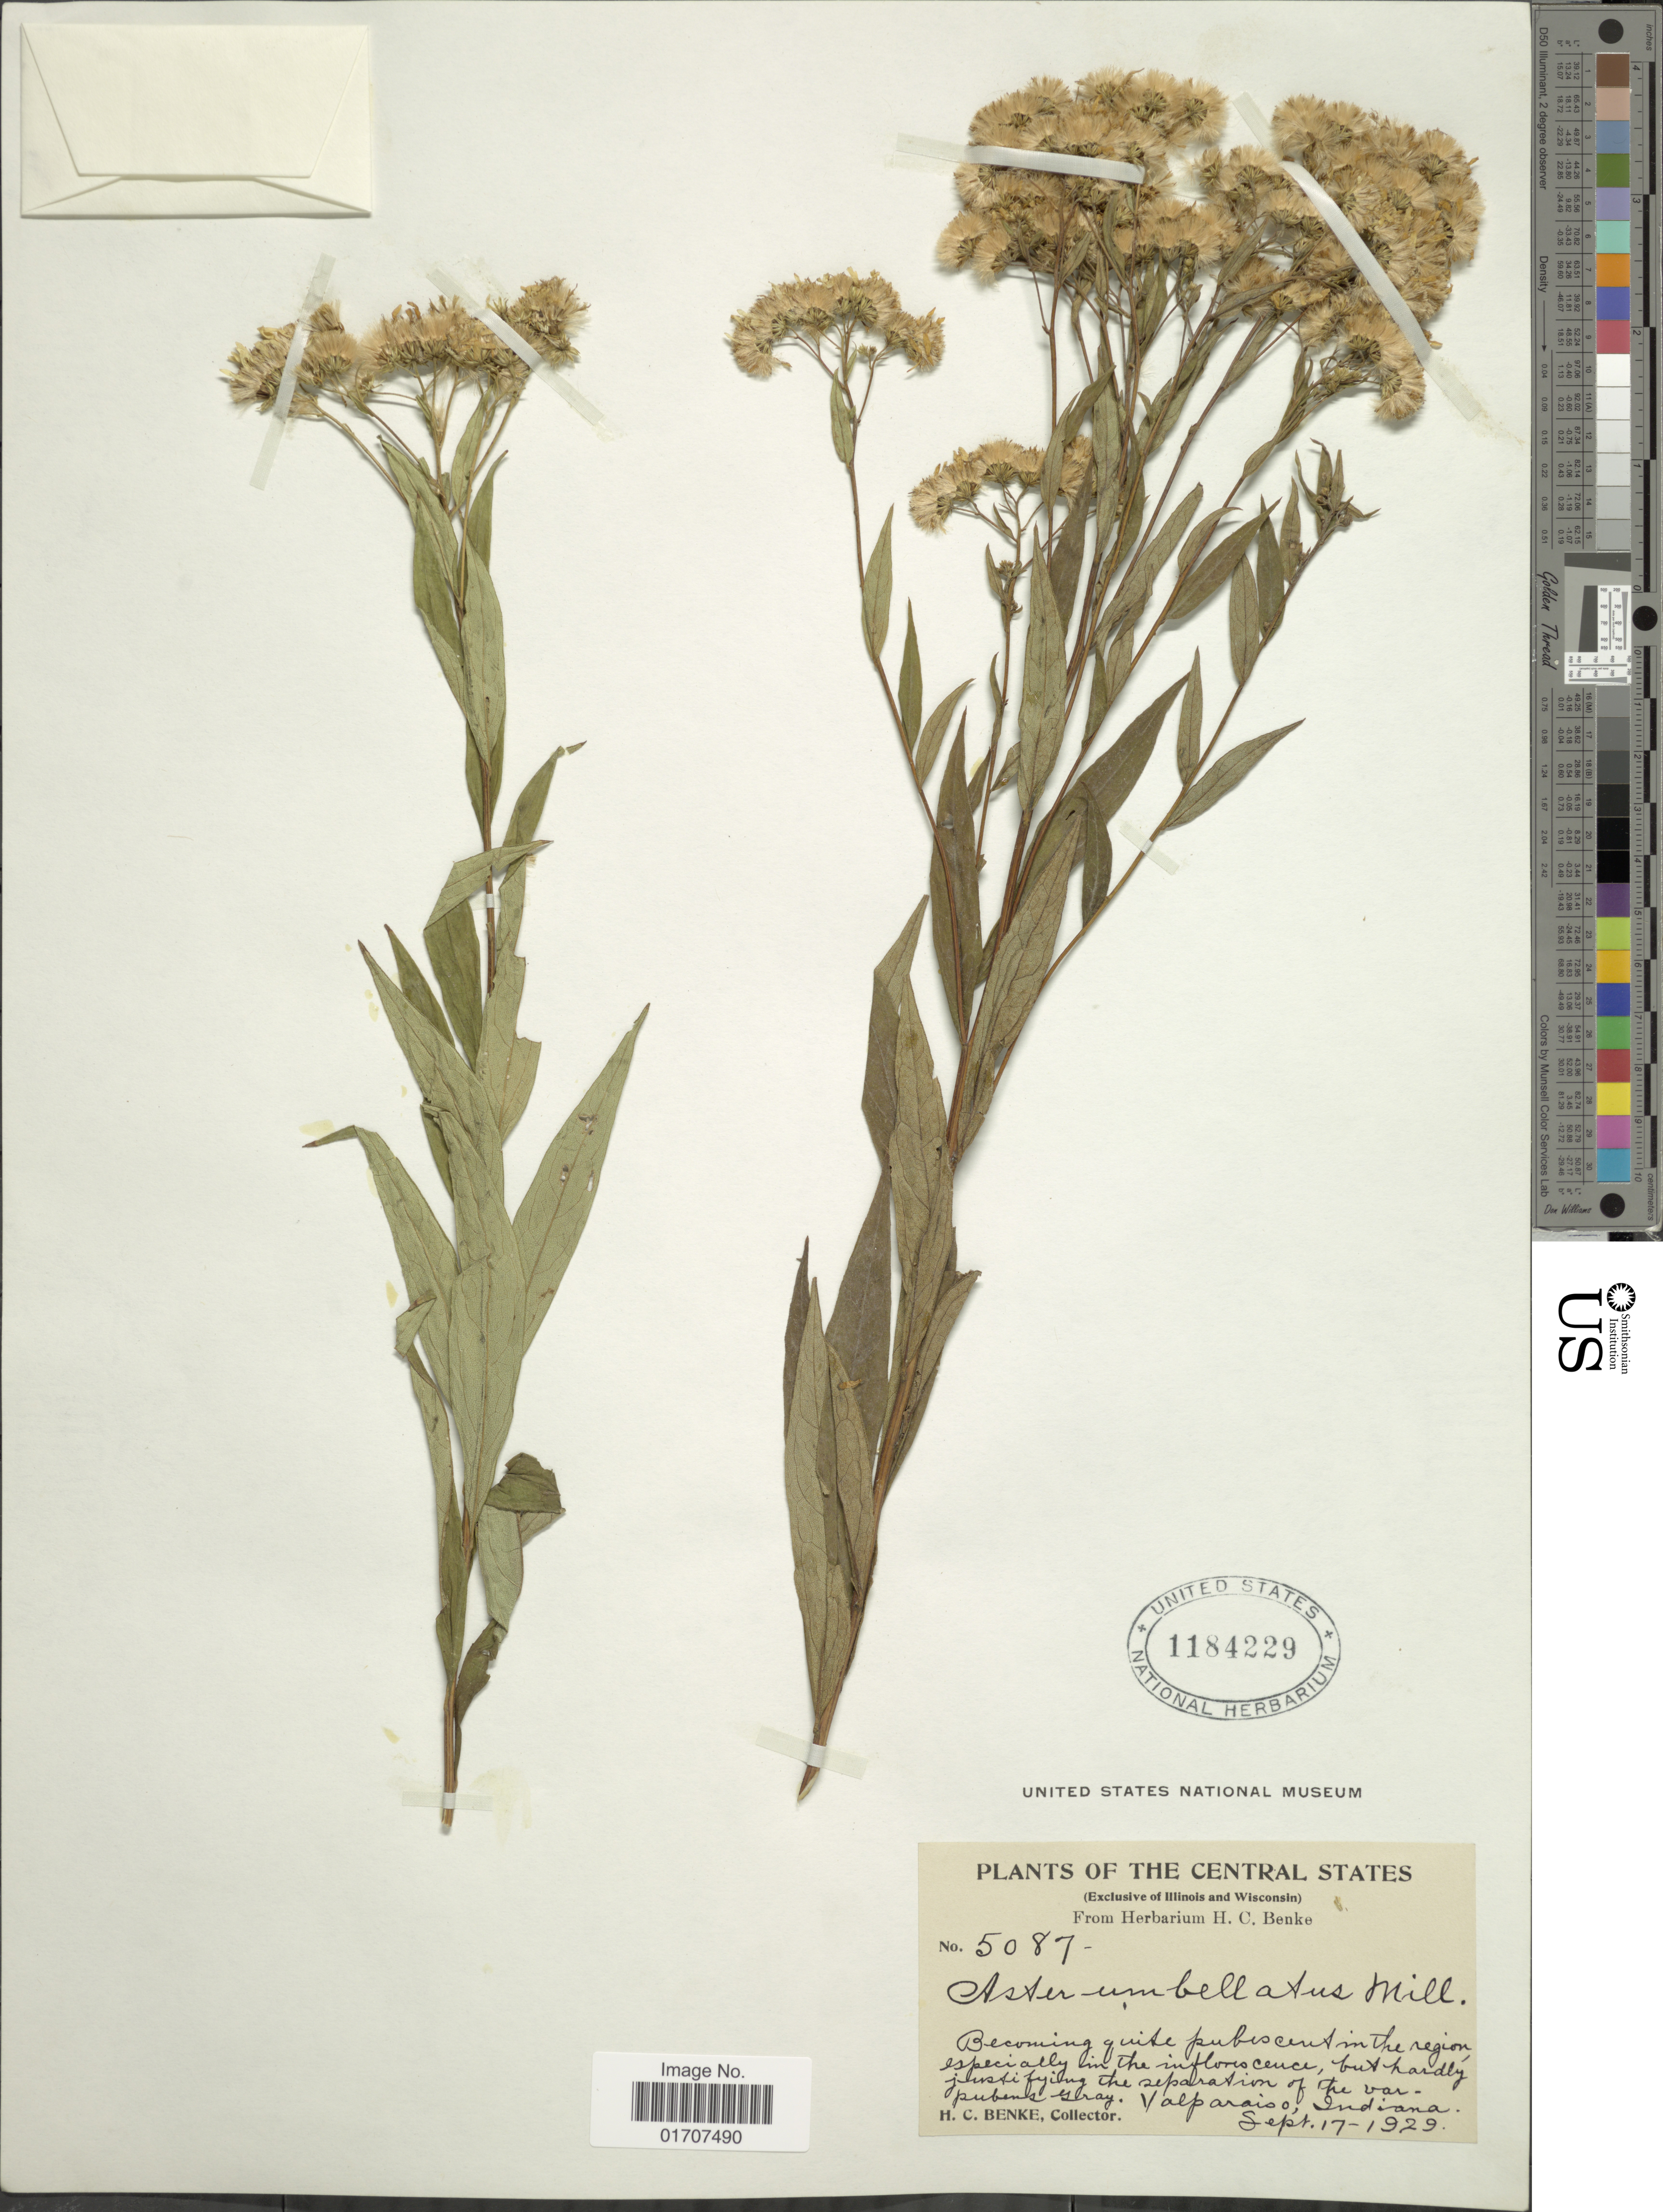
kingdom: Plantae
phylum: Tracheophyta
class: Magnoliopsida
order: Asterales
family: Asteraceae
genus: Doellingeria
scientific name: Doellingeria umbellata var. umbellata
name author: Nees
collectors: H. Benke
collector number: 5087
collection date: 1929-09-17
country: United States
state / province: Indiana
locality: The Central States, Valparaiso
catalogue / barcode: US 1184229